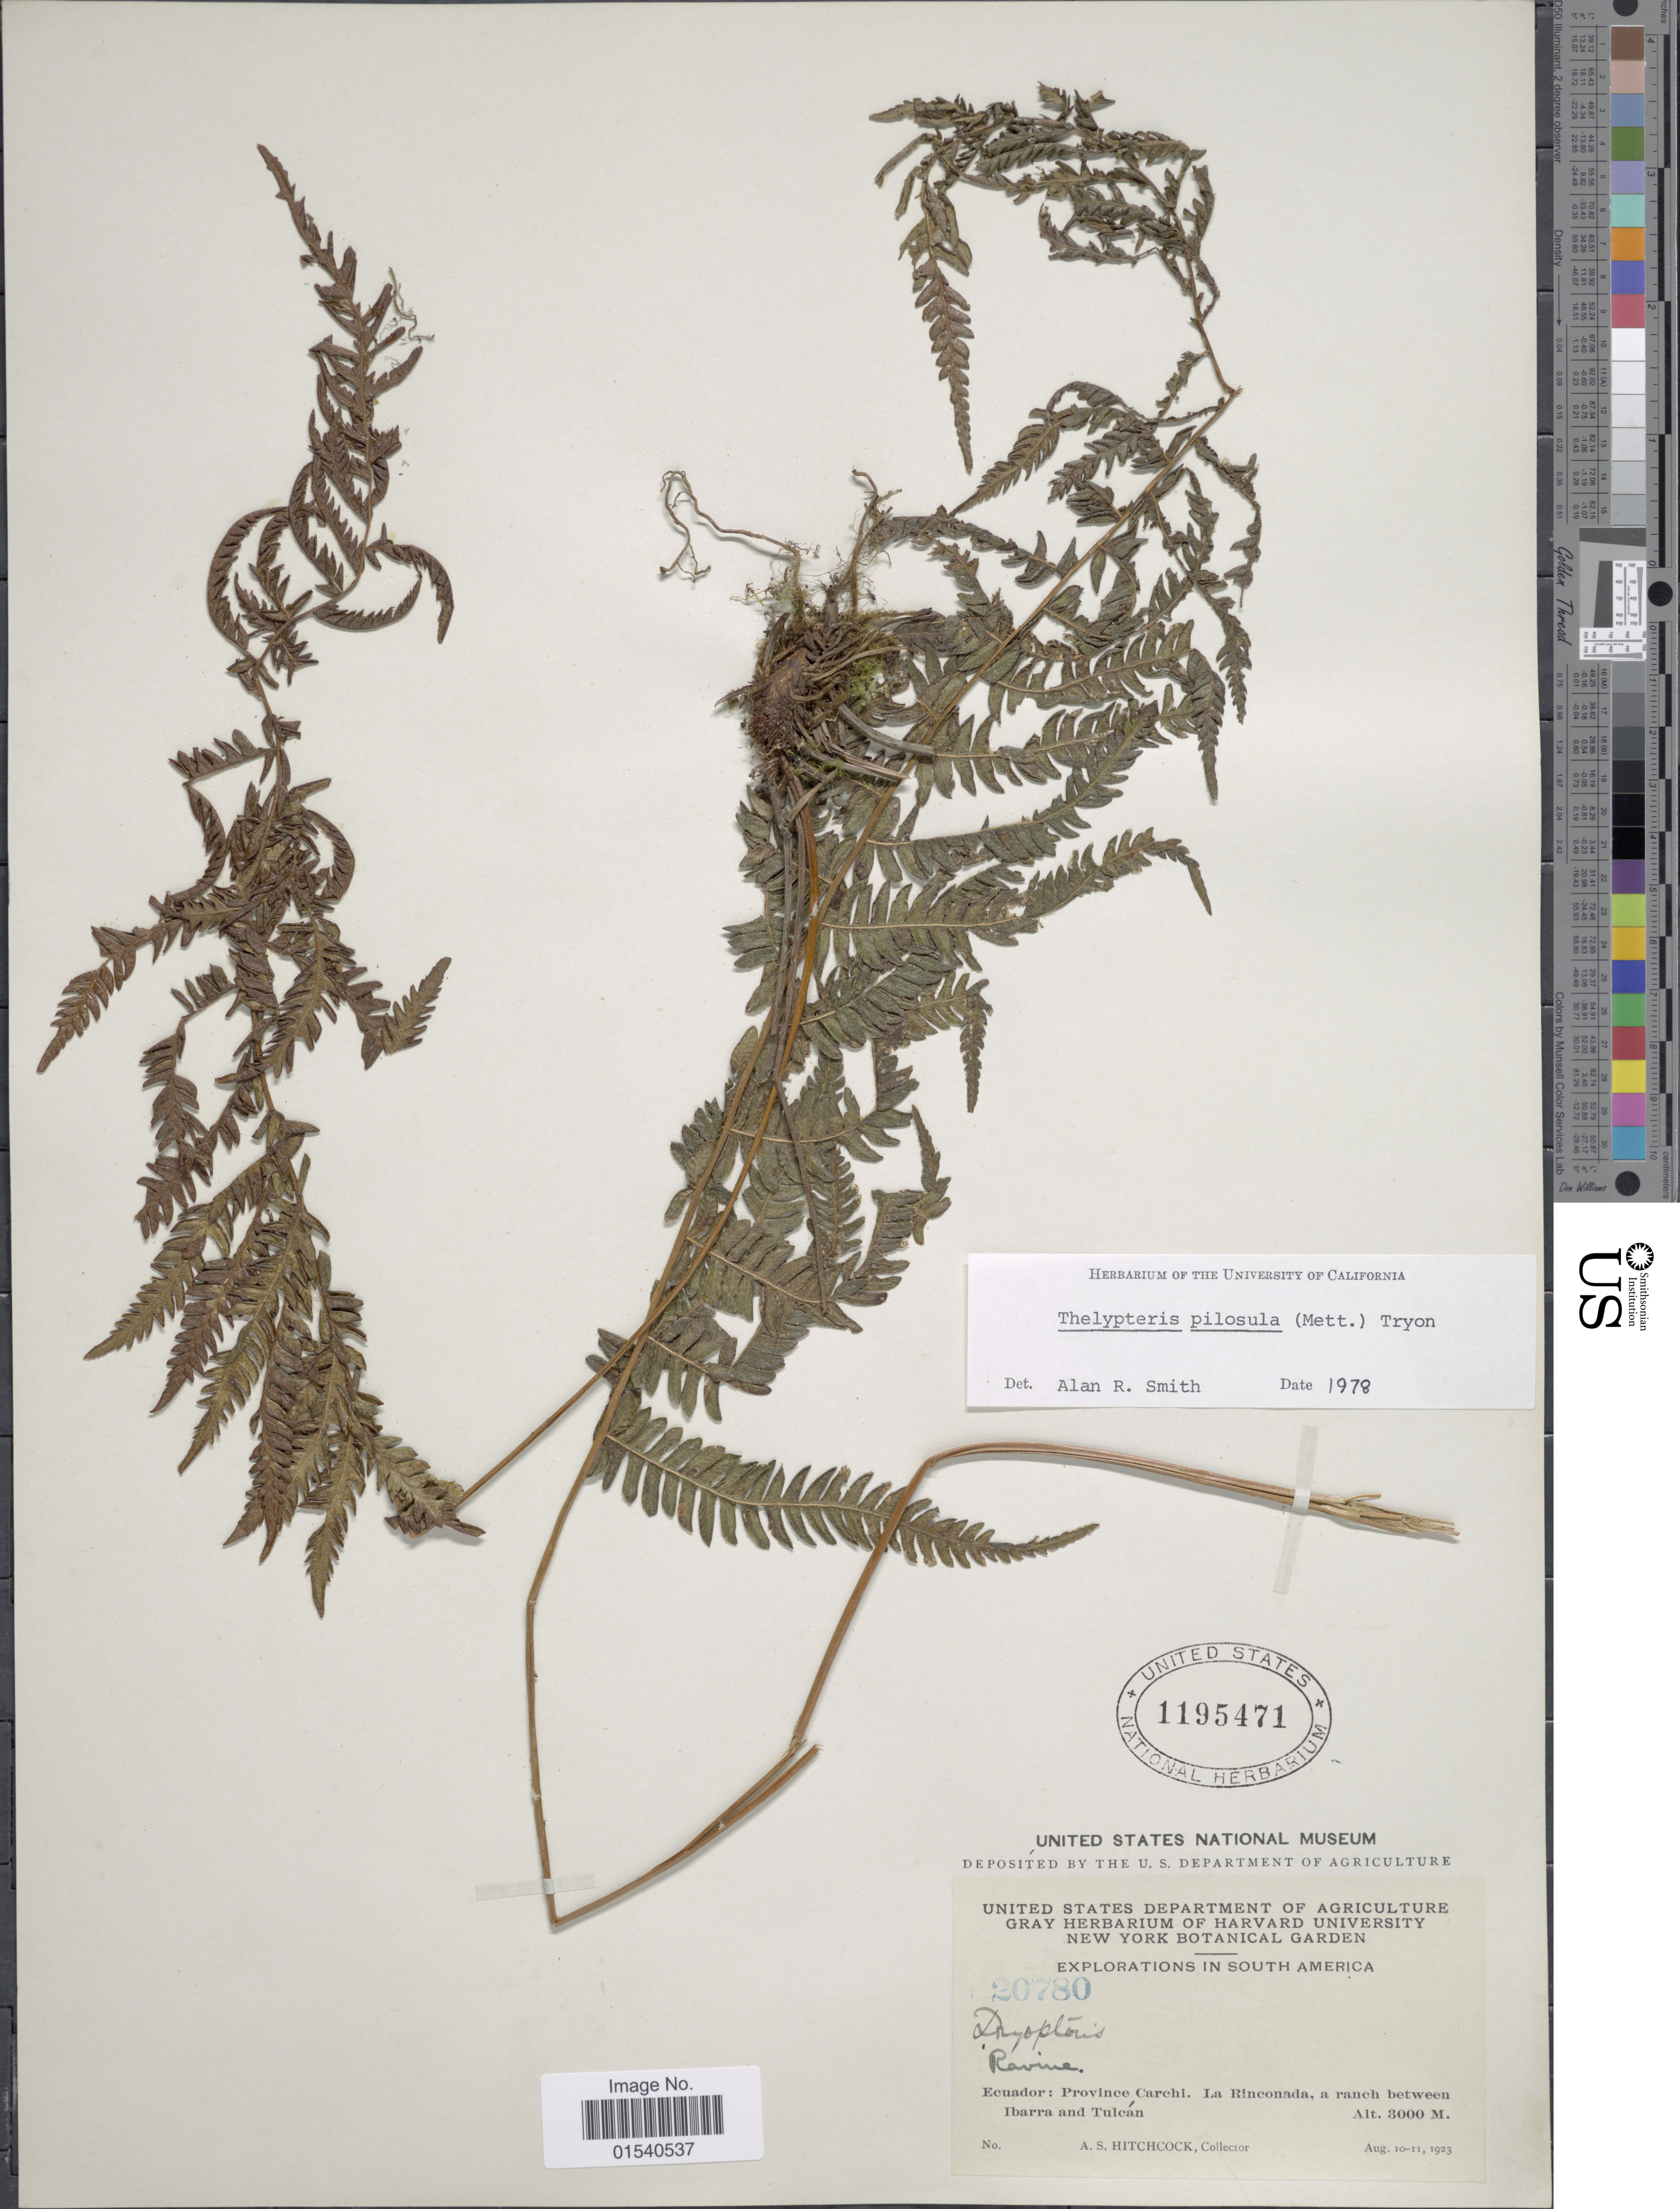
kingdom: Plantae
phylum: Tracheophyta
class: Polypodiopsida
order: Polypodiales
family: Thelypteridaceae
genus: Amauropelta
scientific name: Amauropelta pilosula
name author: (Klotzsch & H. Karst.) Á. Löve & D. Löve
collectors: A. S. Hitchcock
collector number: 20780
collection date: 1923-08-10/1923-08-11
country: Ecuador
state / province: Carchi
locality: La Rinconada, a ranch between Ibarra and Tulcán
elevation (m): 3000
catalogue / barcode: US 1195471